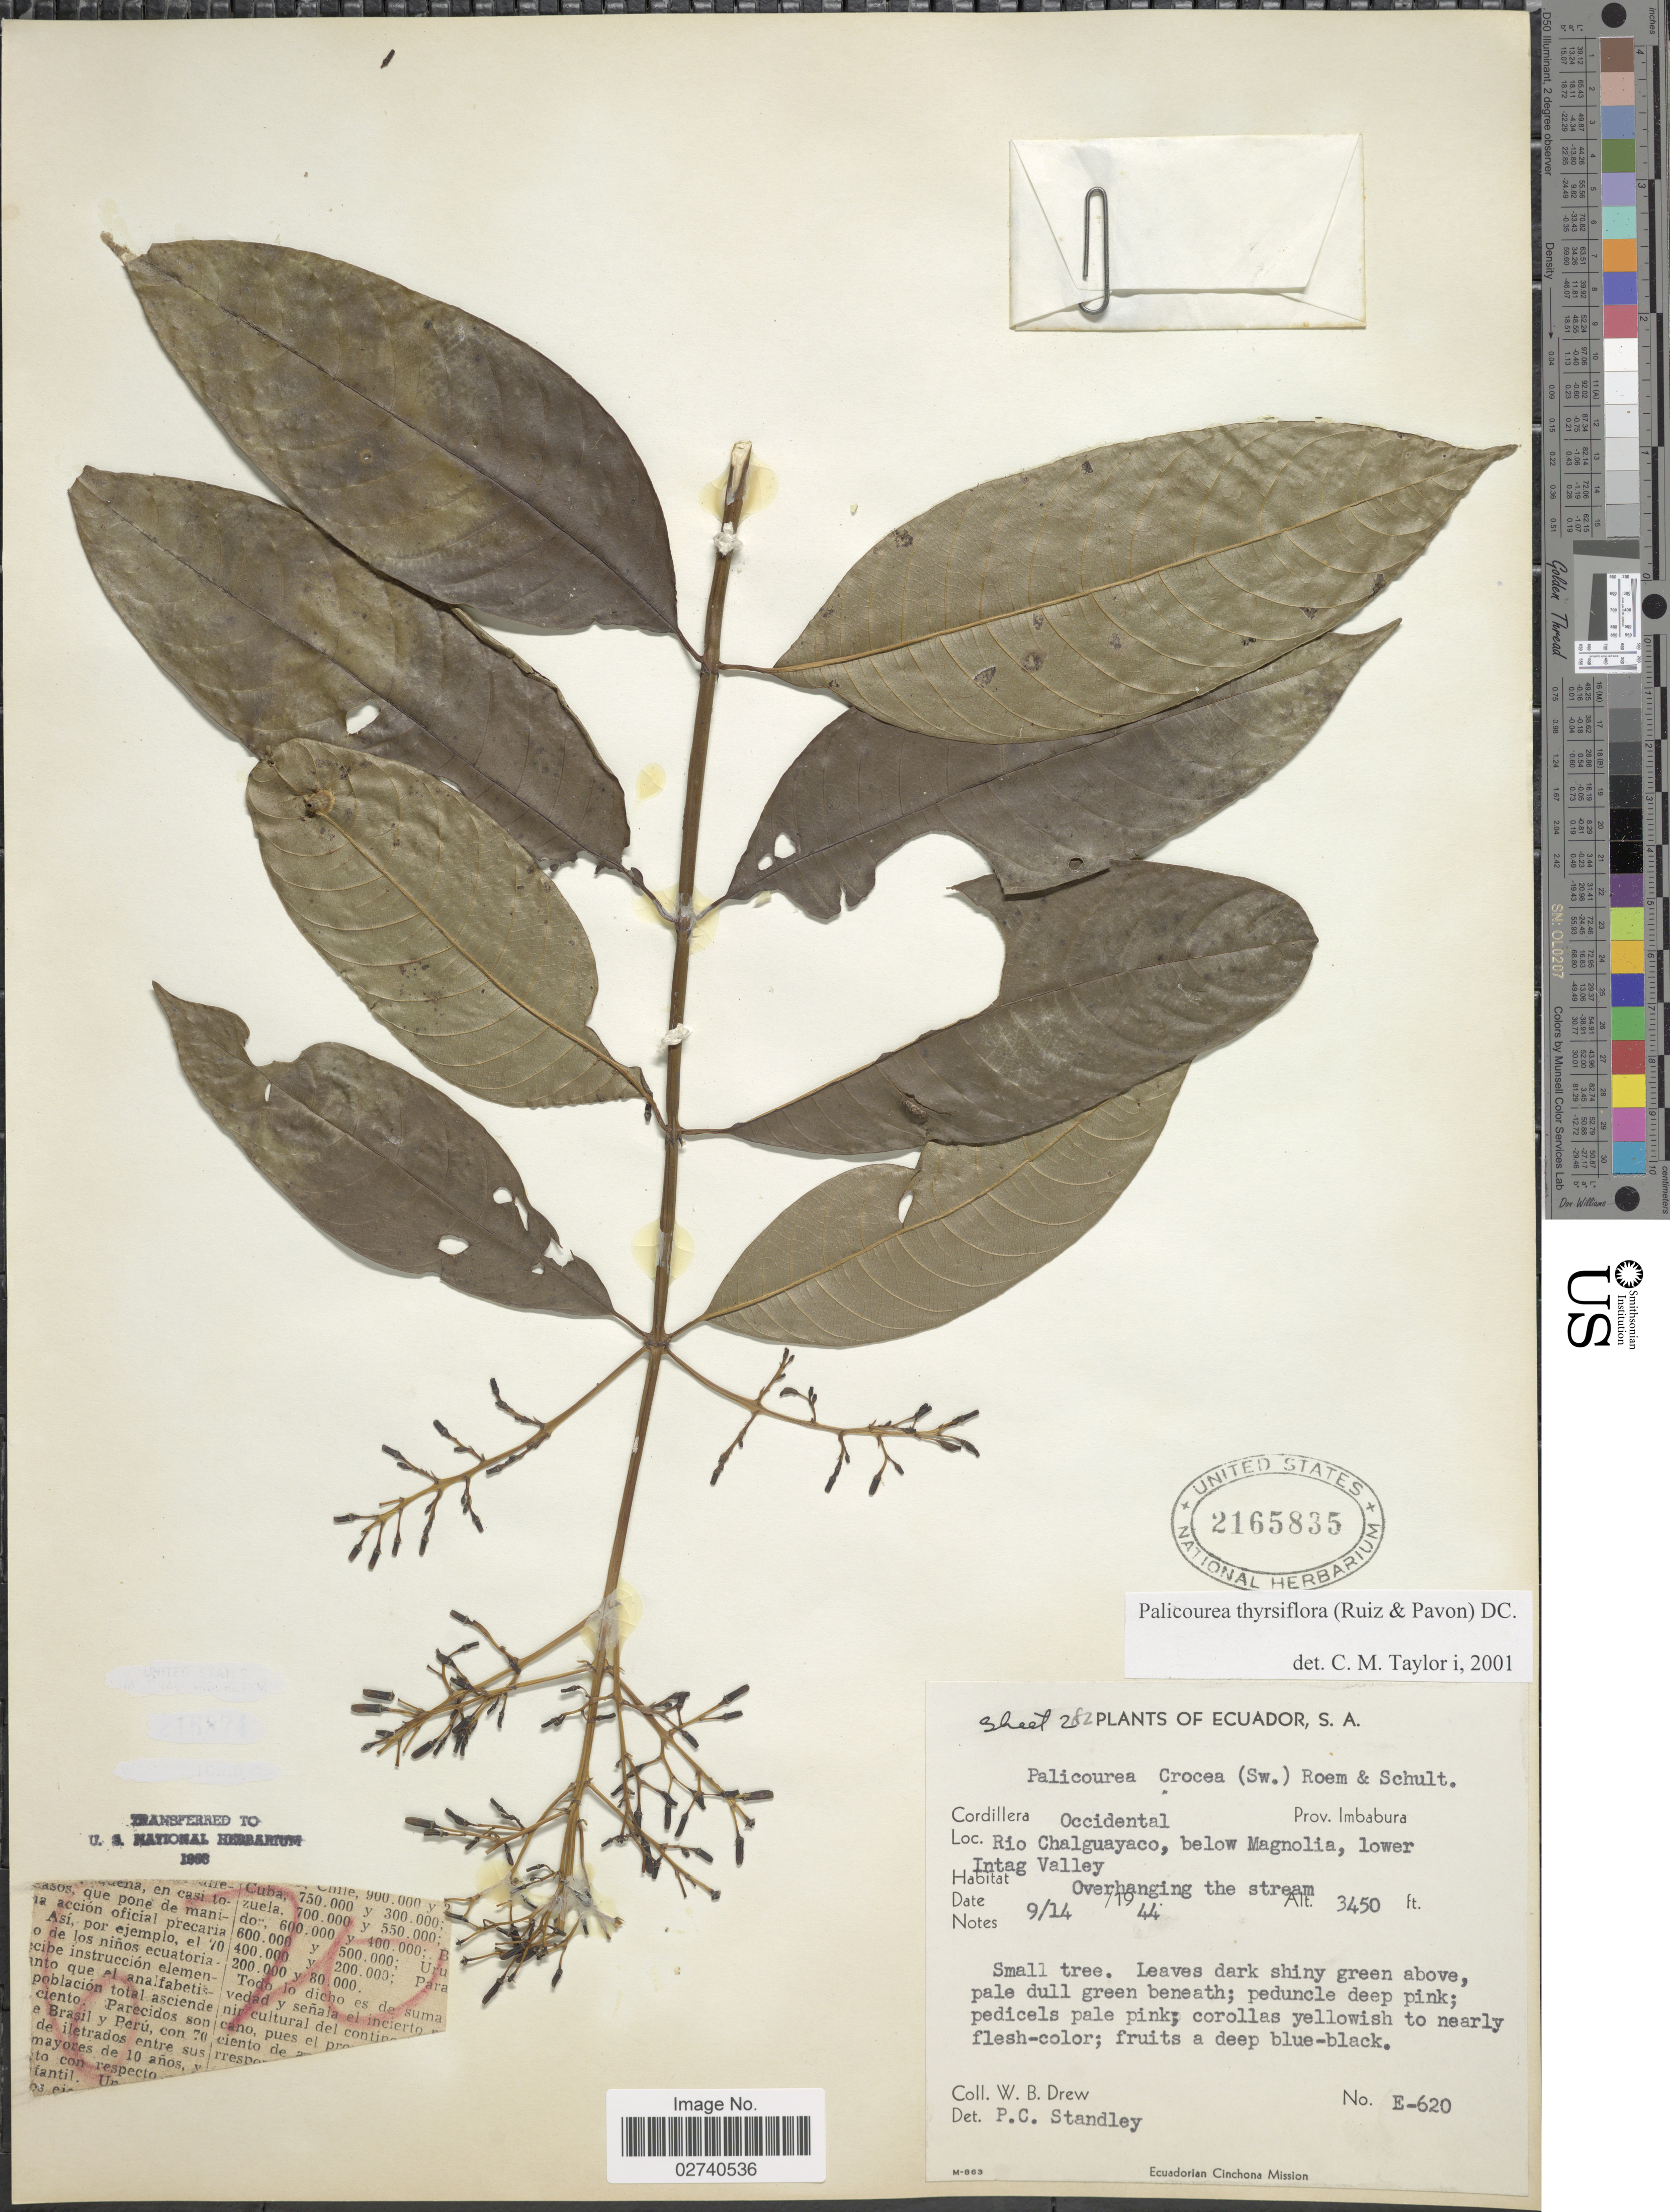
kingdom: Plantae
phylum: Tracheophyta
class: Magnoliopsida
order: Gentianales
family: Rubiaceae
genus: Palicourea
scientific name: Palicourea thyrsiflora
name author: (Ruiz & Pav.) DC.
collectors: W. B. Drew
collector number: E-620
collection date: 1944-09-14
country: Ecuador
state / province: Imbabura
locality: Cordillera Occidental. Above Rio Chalguayaco, below Magnolia, lower Intag Valley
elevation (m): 1052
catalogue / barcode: US 2165835